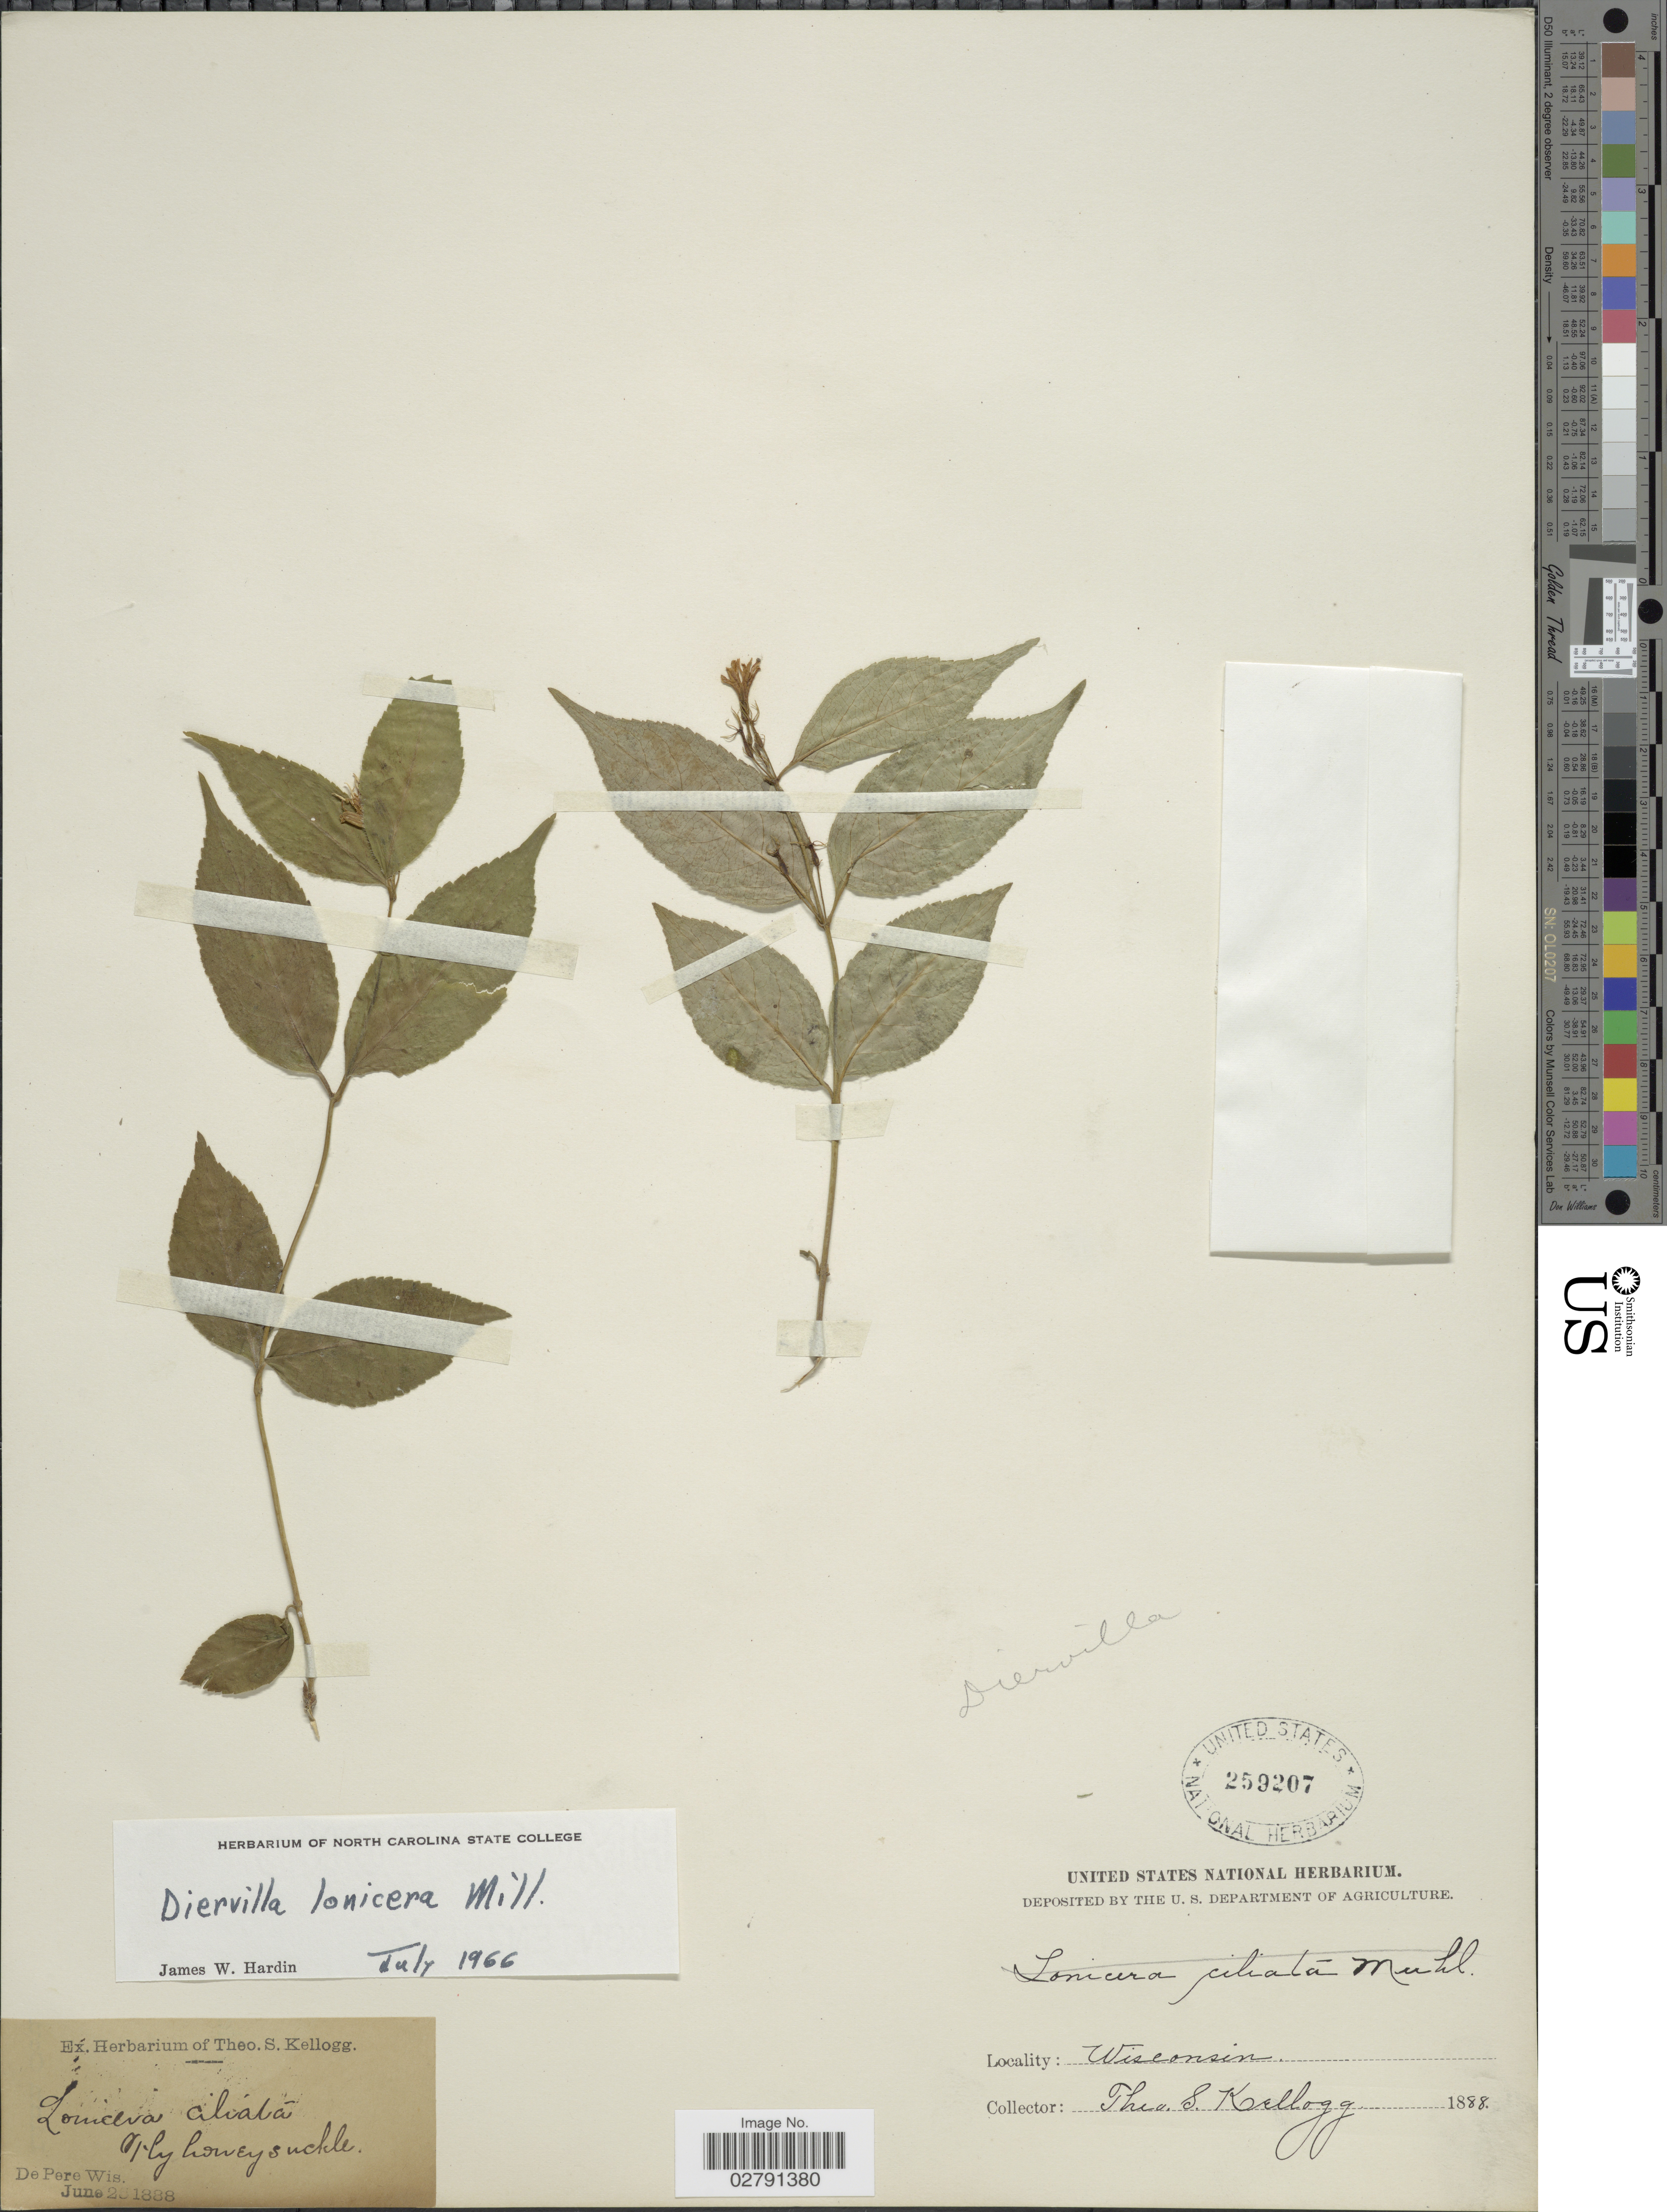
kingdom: Plantae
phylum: Tracheophyta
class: Magnoliopsida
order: Dipsacales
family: Caprifoliaceae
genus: Diervilla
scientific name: Diervilla lonicera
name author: Mill.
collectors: T. S. Kellogg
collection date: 1888-06-25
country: United States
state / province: Wisconsin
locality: De Pere Wis.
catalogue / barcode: US 259207